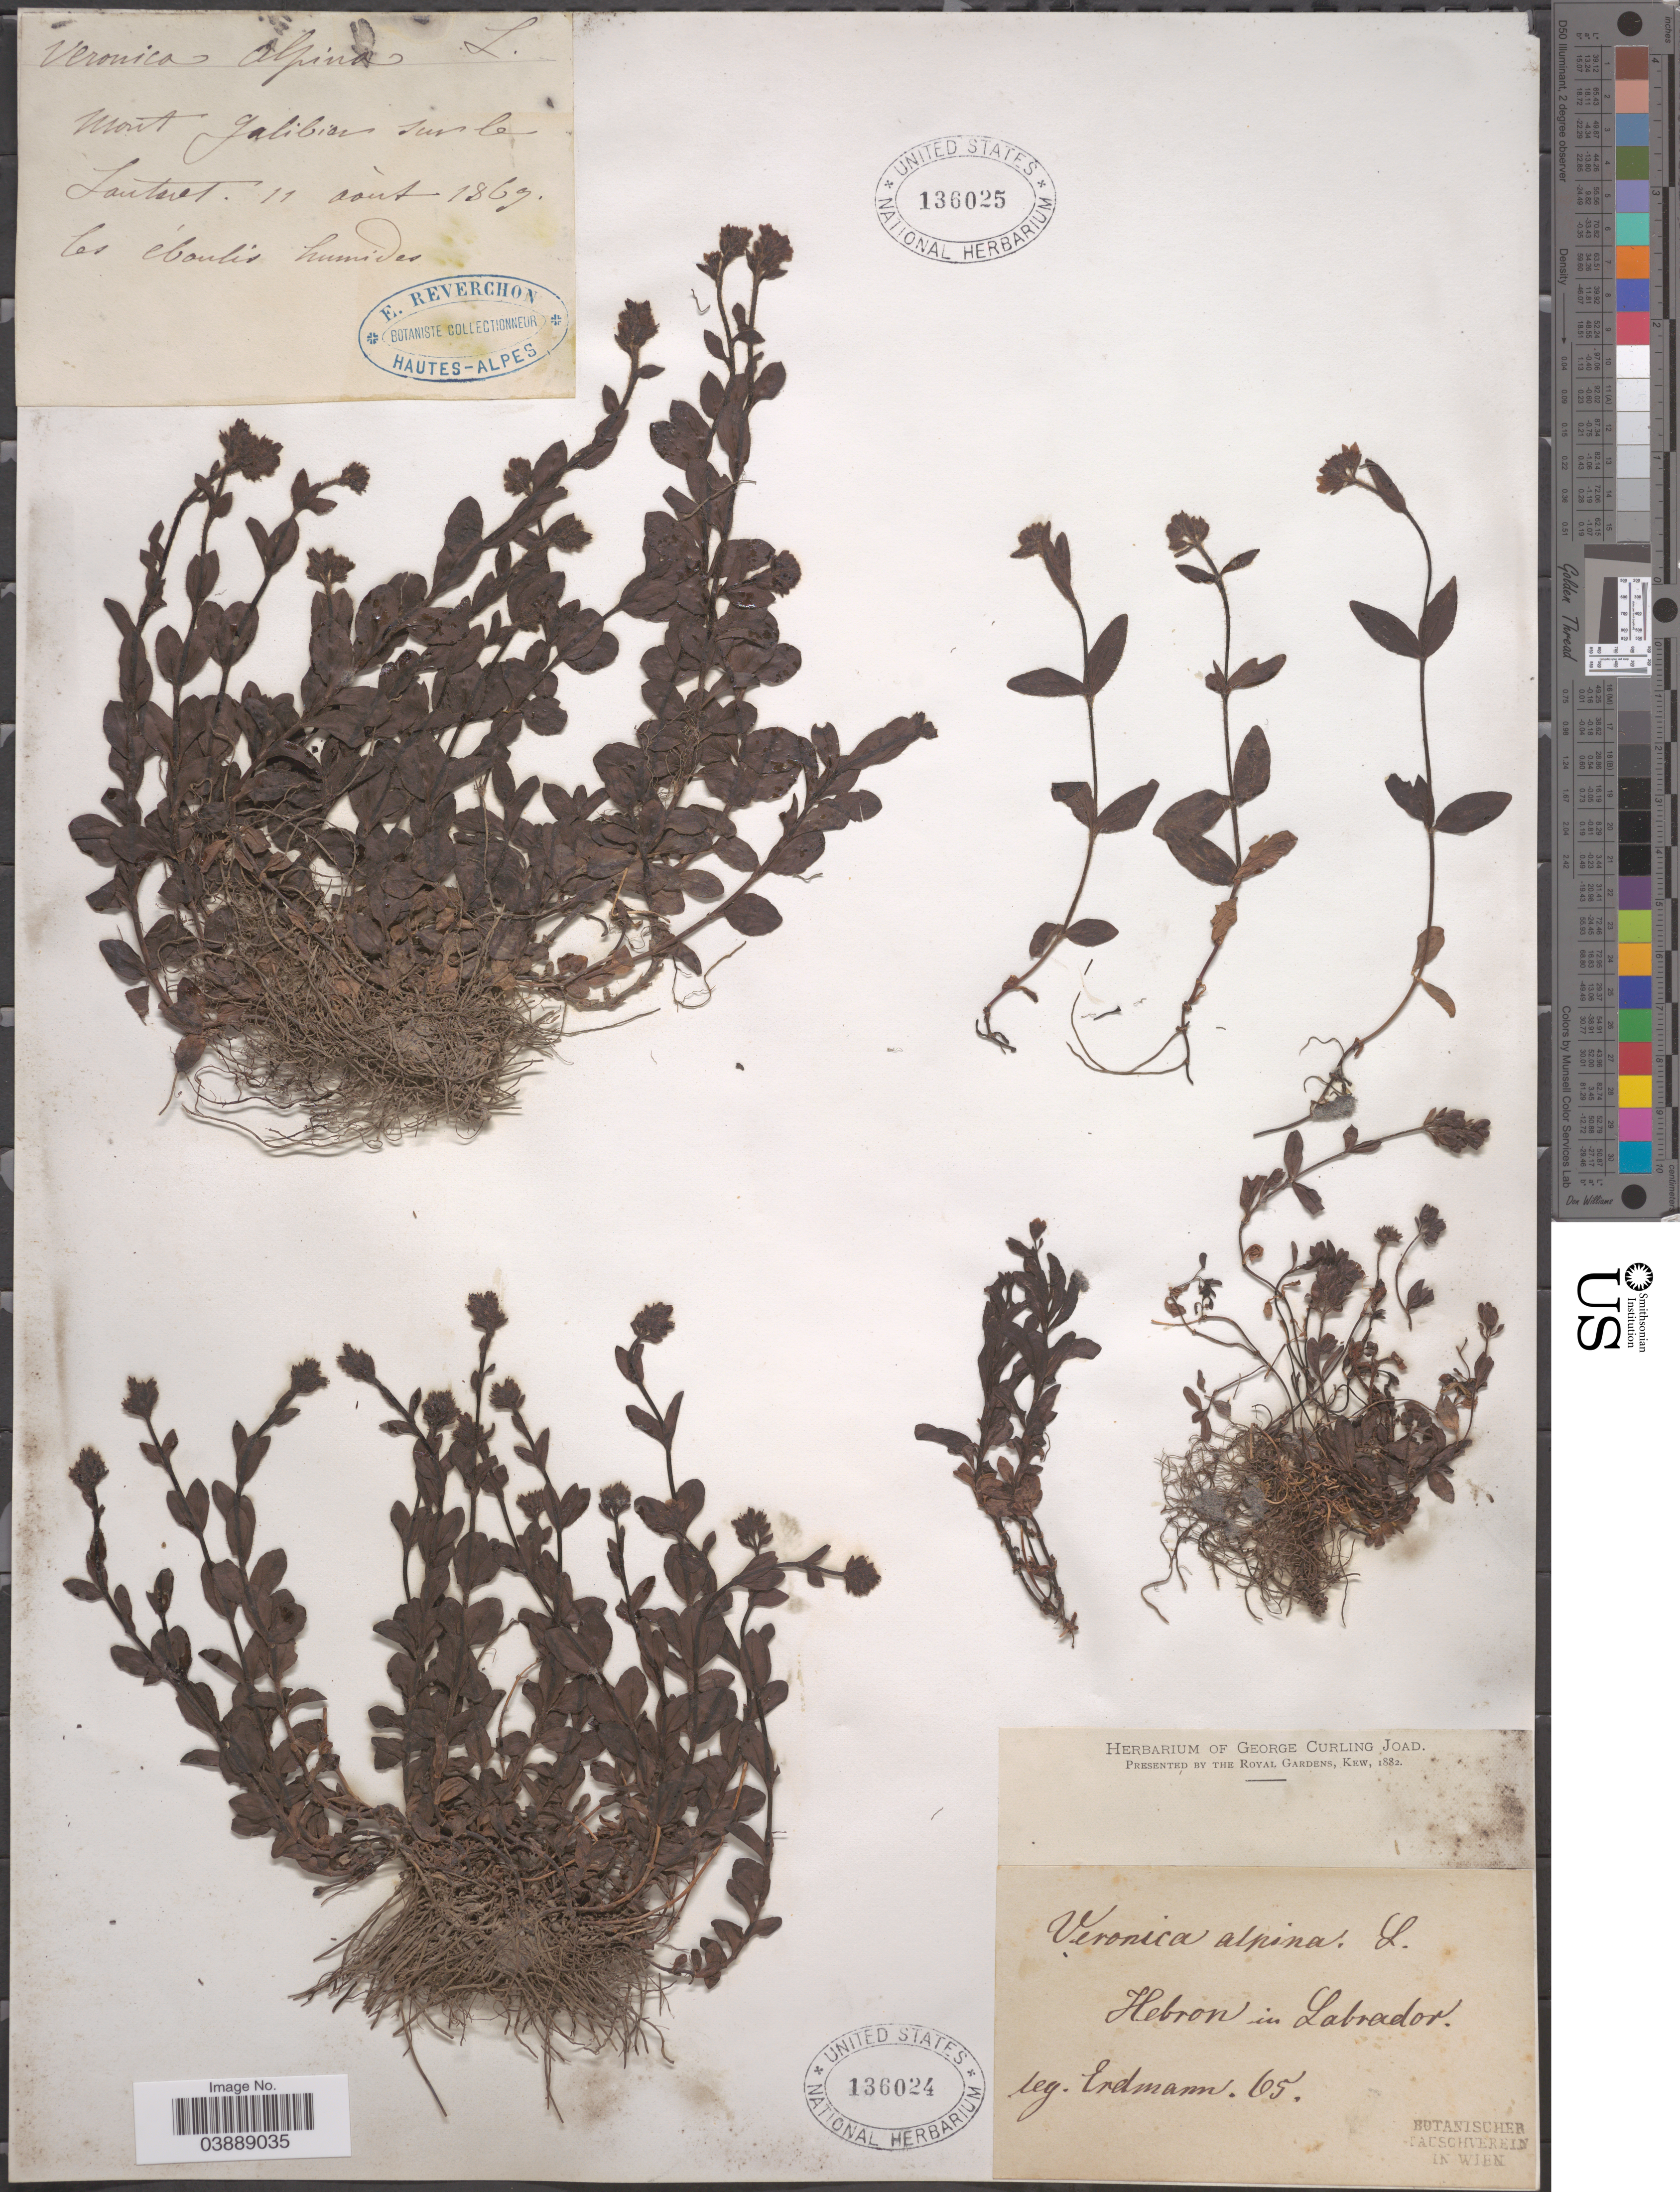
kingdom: Plantae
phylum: Tracheophyta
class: Magnoliopsida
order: Lamiales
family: Plantaginaceae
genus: Veronica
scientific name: Veronica alpina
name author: L.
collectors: E. Reverchon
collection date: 1869-08-11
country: France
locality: Mont Galibier sur le Lautaret.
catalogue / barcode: US 136025